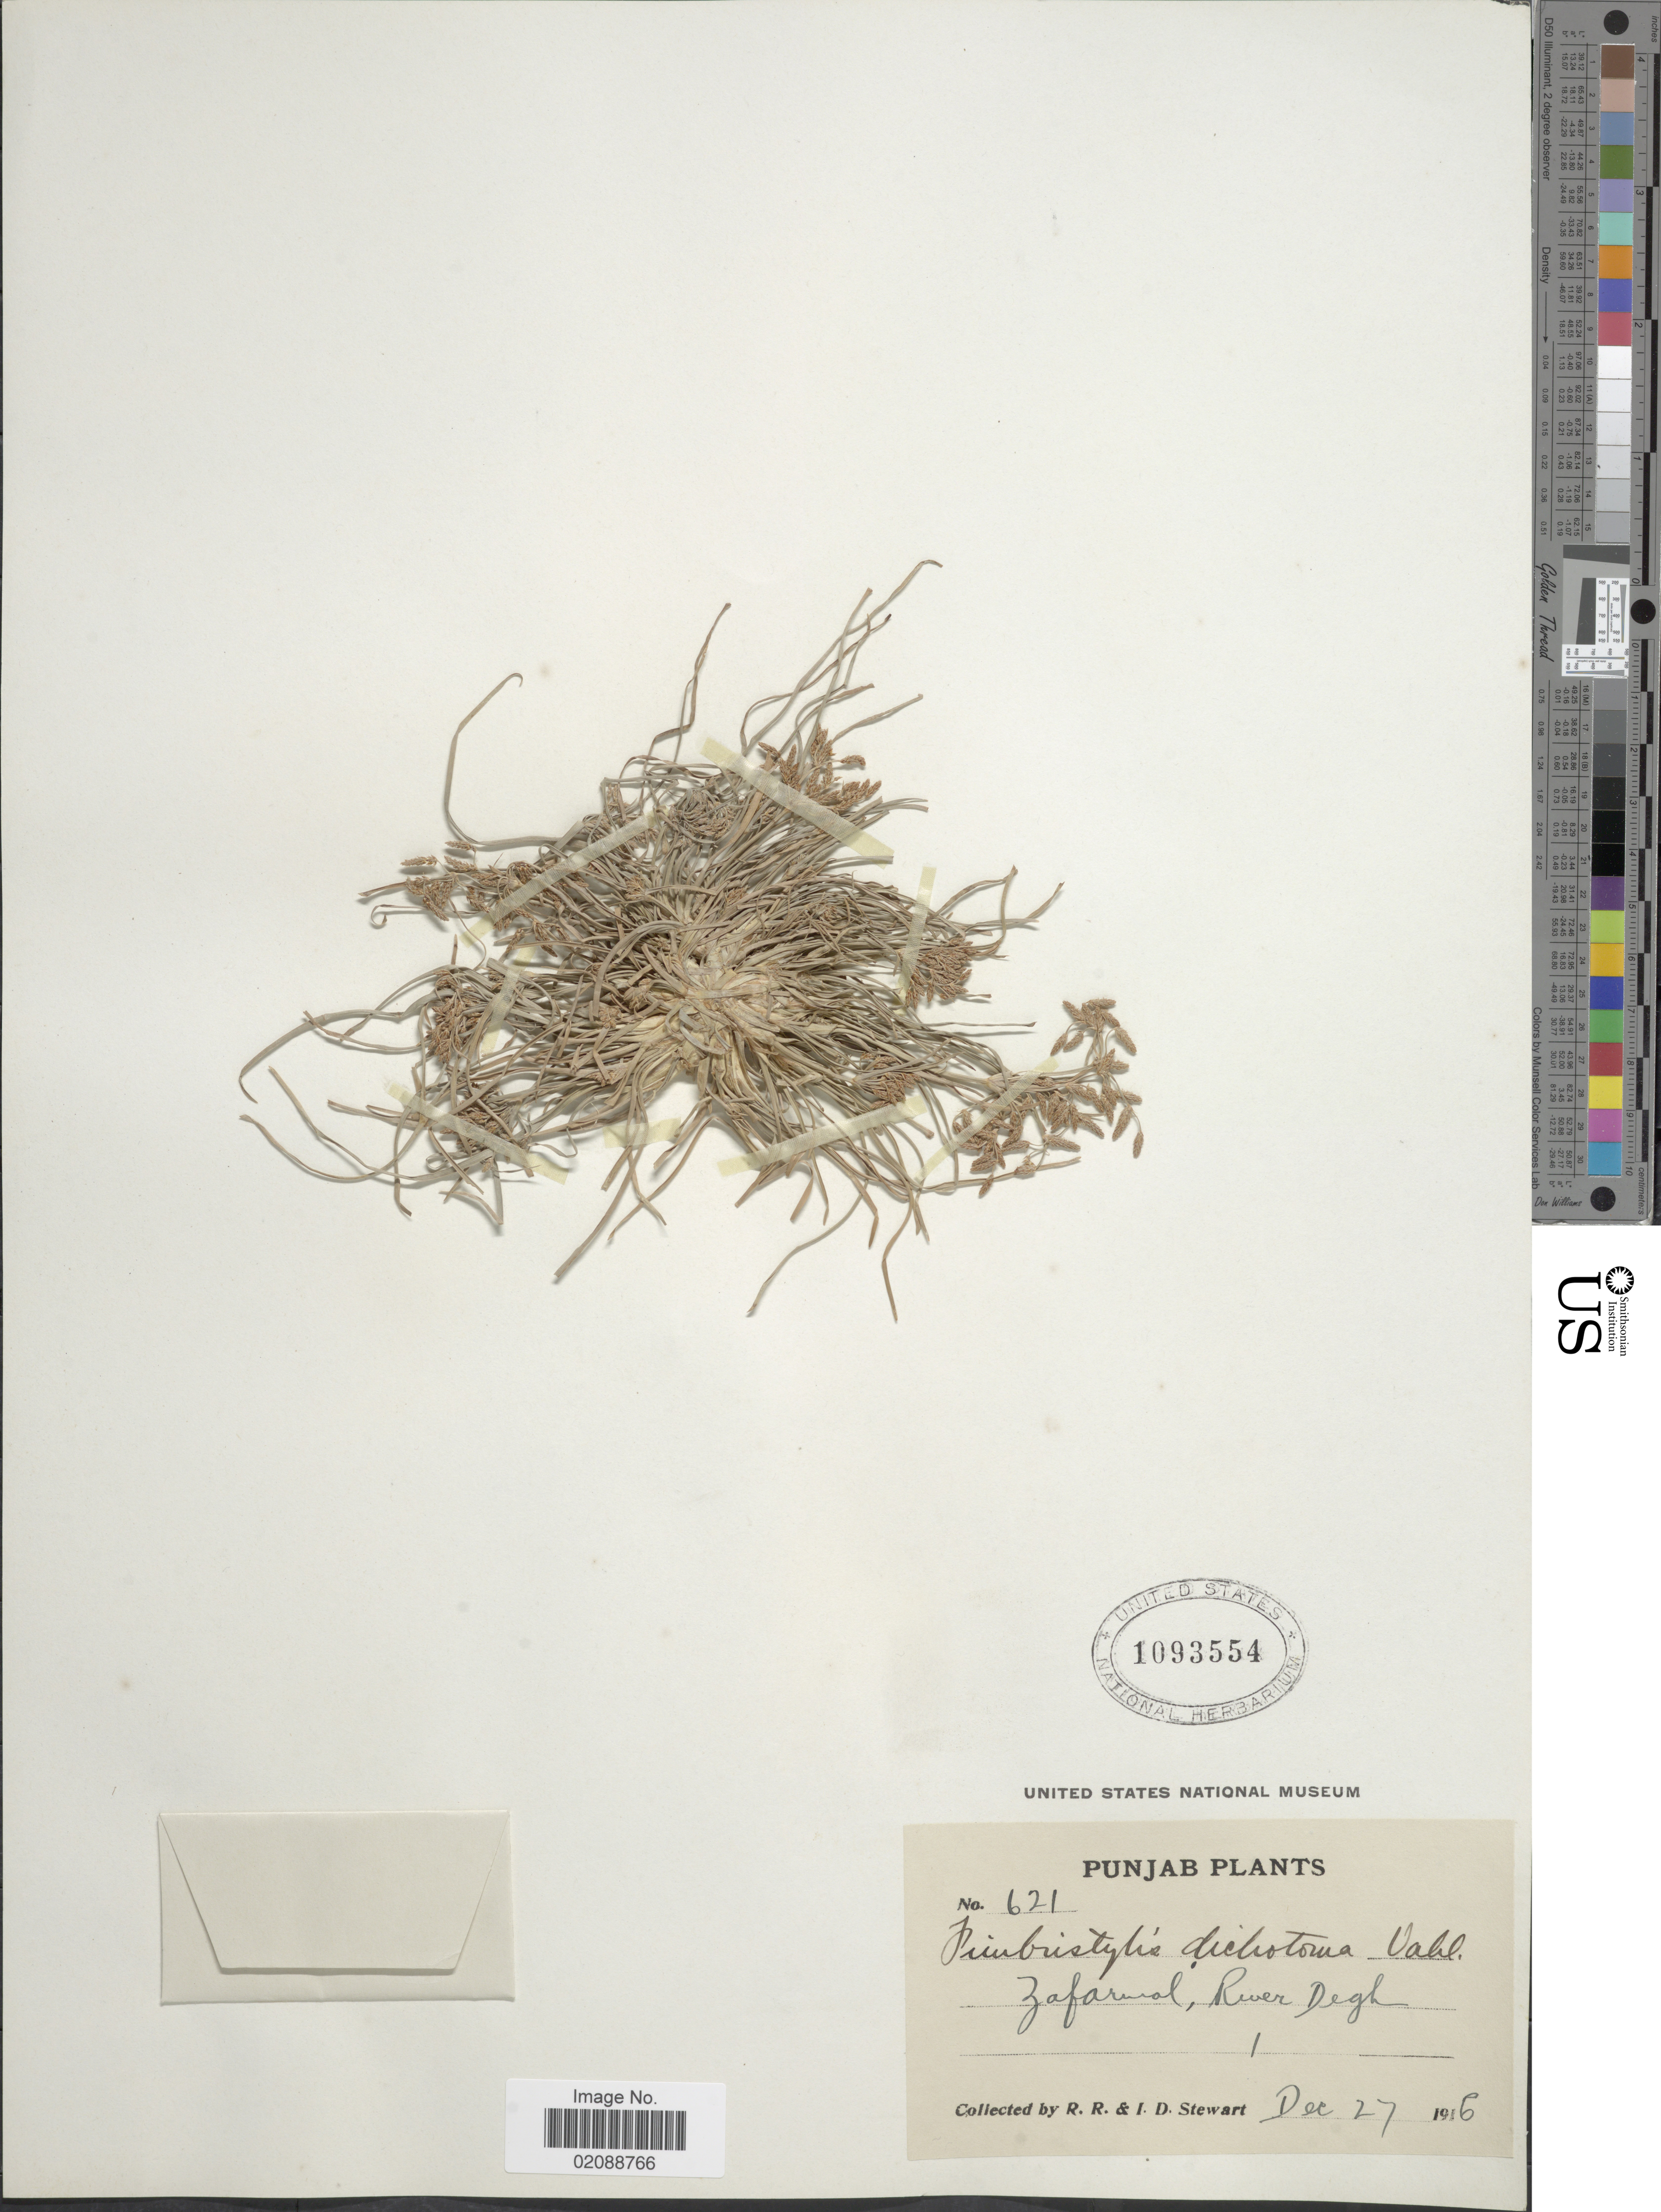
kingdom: Plantae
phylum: Tracheophyta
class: Liliopsida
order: Poales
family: Cyperaceae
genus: Fimbristylis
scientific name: Fimbristylis bisumbellata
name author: (Forssk.) Bubani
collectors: R. R. Stewart & I. Stewart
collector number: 621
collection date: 1916-12-27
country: India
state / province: Punjab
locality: Zafarual, River Degh [interpreted]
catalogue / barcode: US 1093554